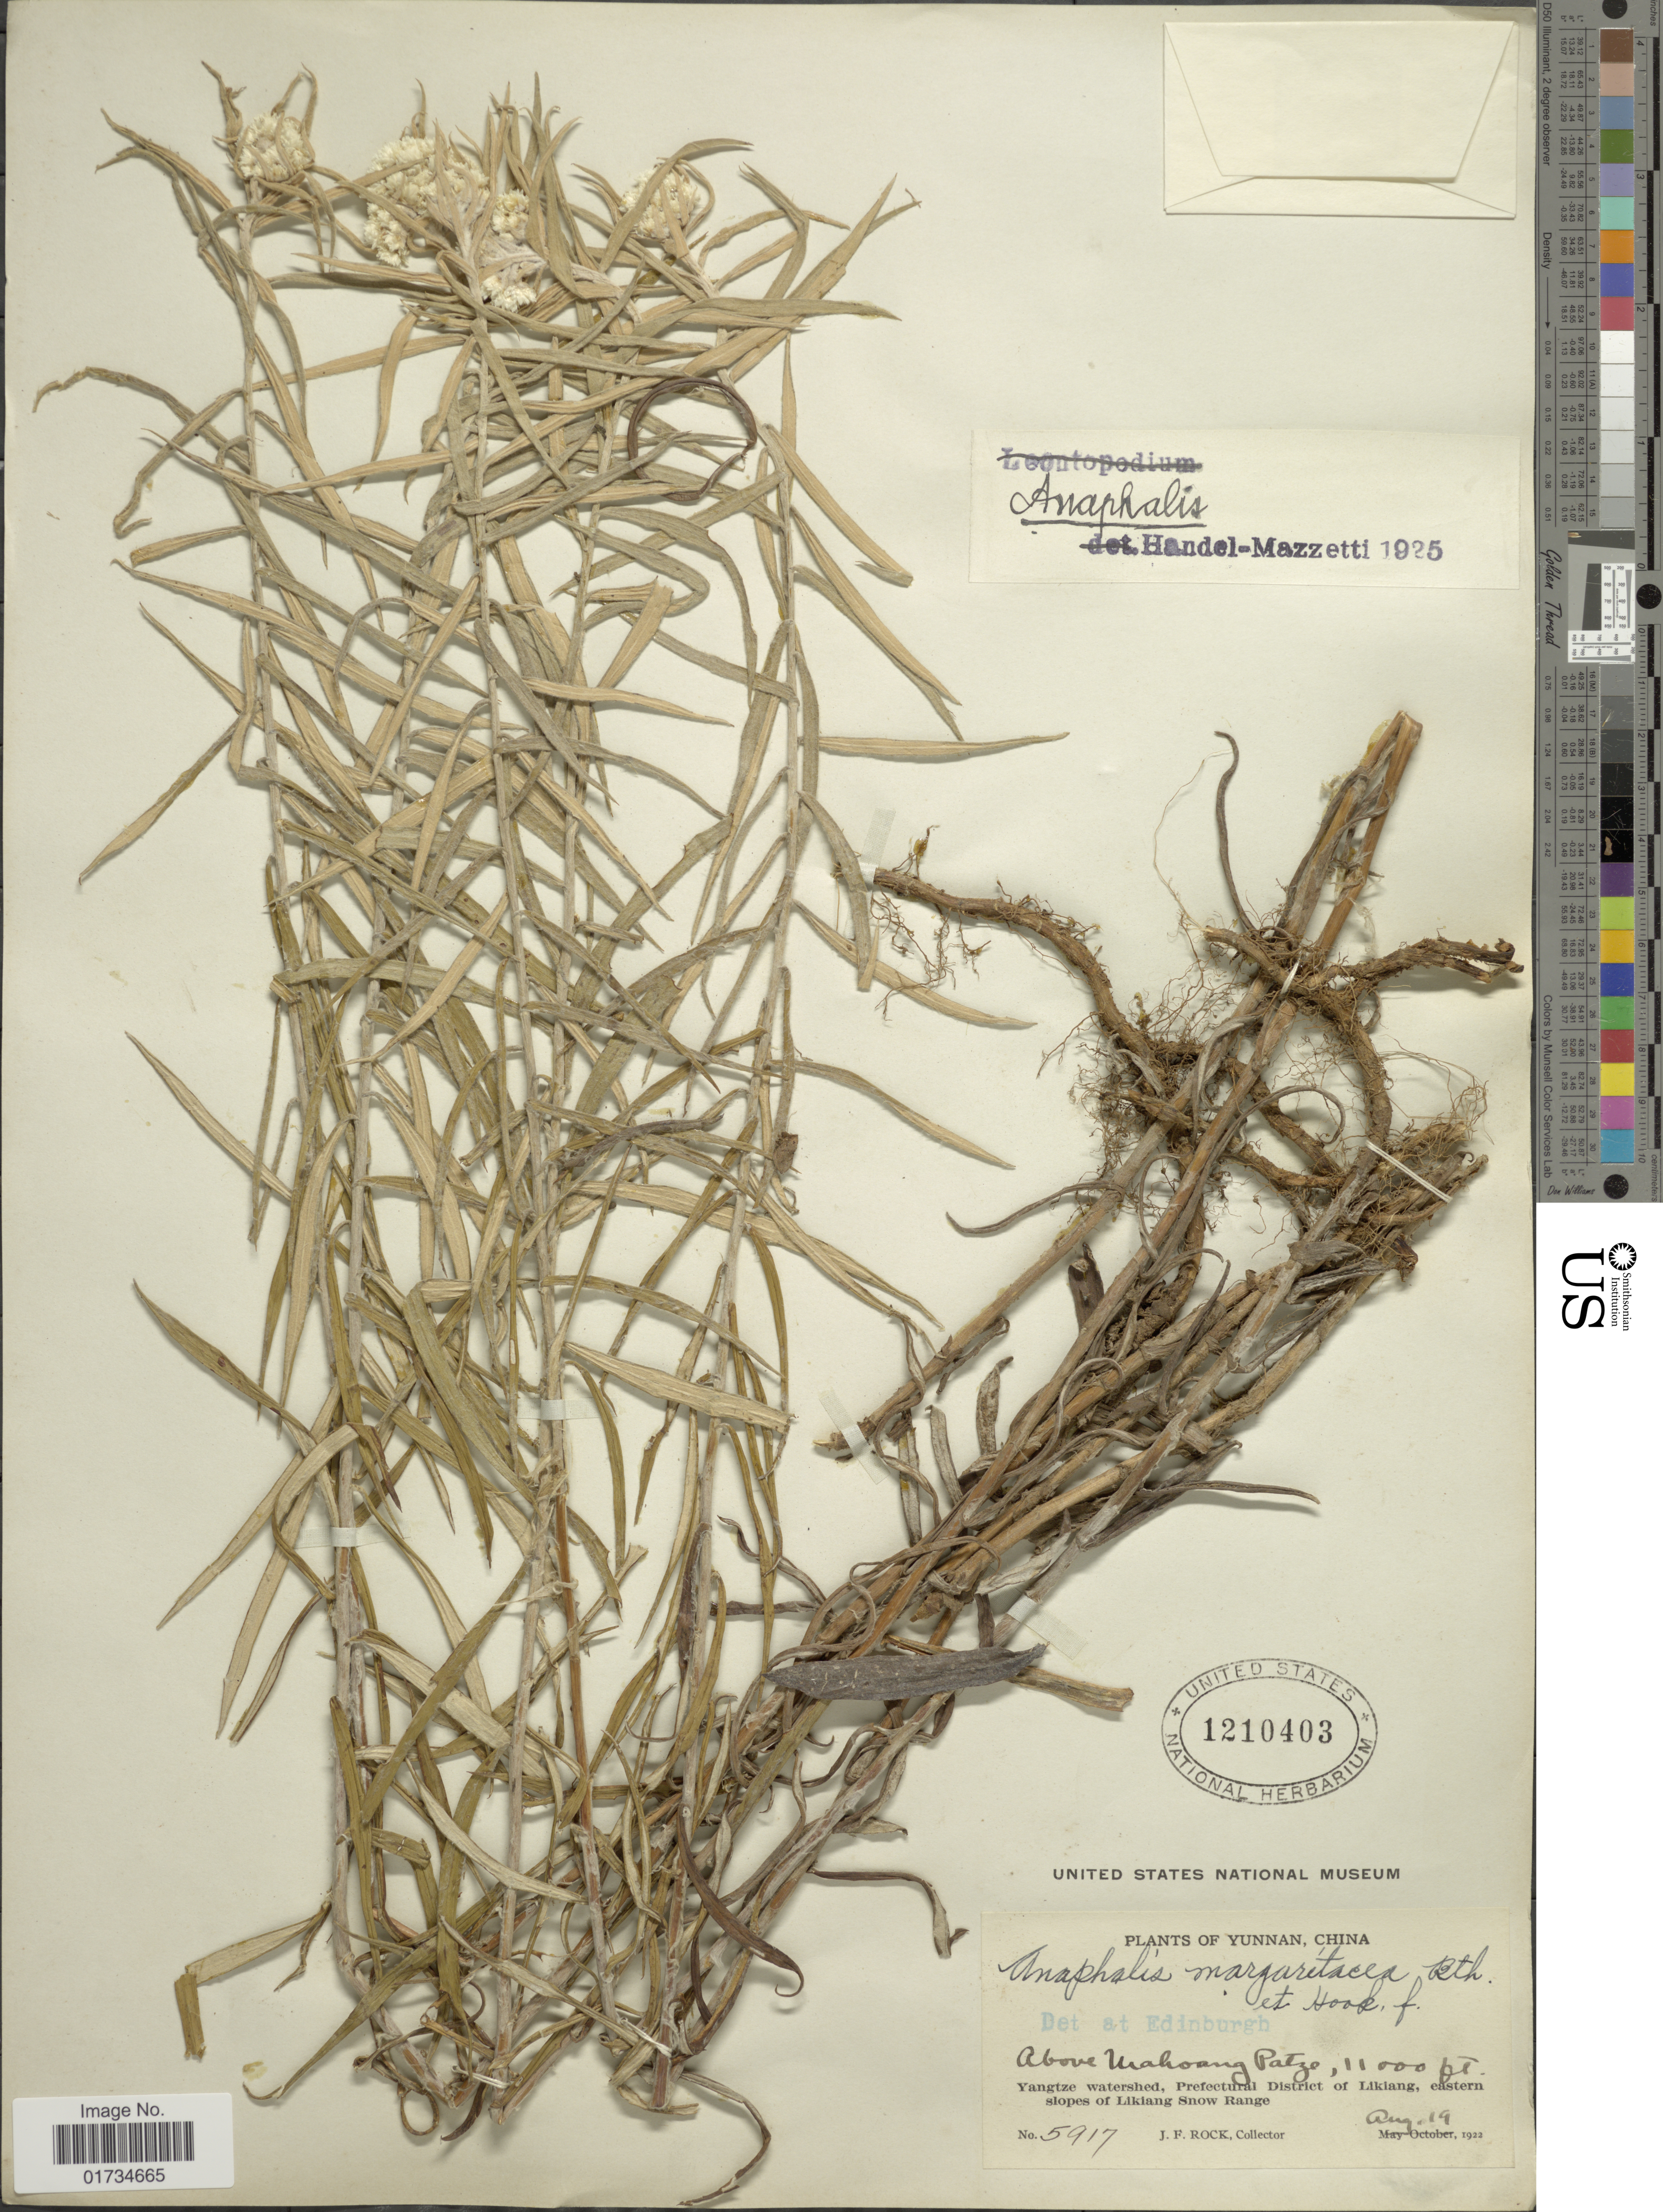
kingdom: Plantae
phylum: Tracheophyta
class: Magnoliopsida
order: Asterales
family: Asteraceae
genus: Anaphalis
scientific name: Anaphalis margaritacea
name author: (L.) Benth. & Hook. f.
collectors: J. Rock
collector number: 5917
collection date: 1922-08-19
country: China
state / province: Yunnan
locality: Above Mahoang Patze. Yangtze watershed, Prefectural District of Likiang, eastern slopes of Likiang Snow Range.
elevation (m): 3353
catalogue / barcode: US 1210403